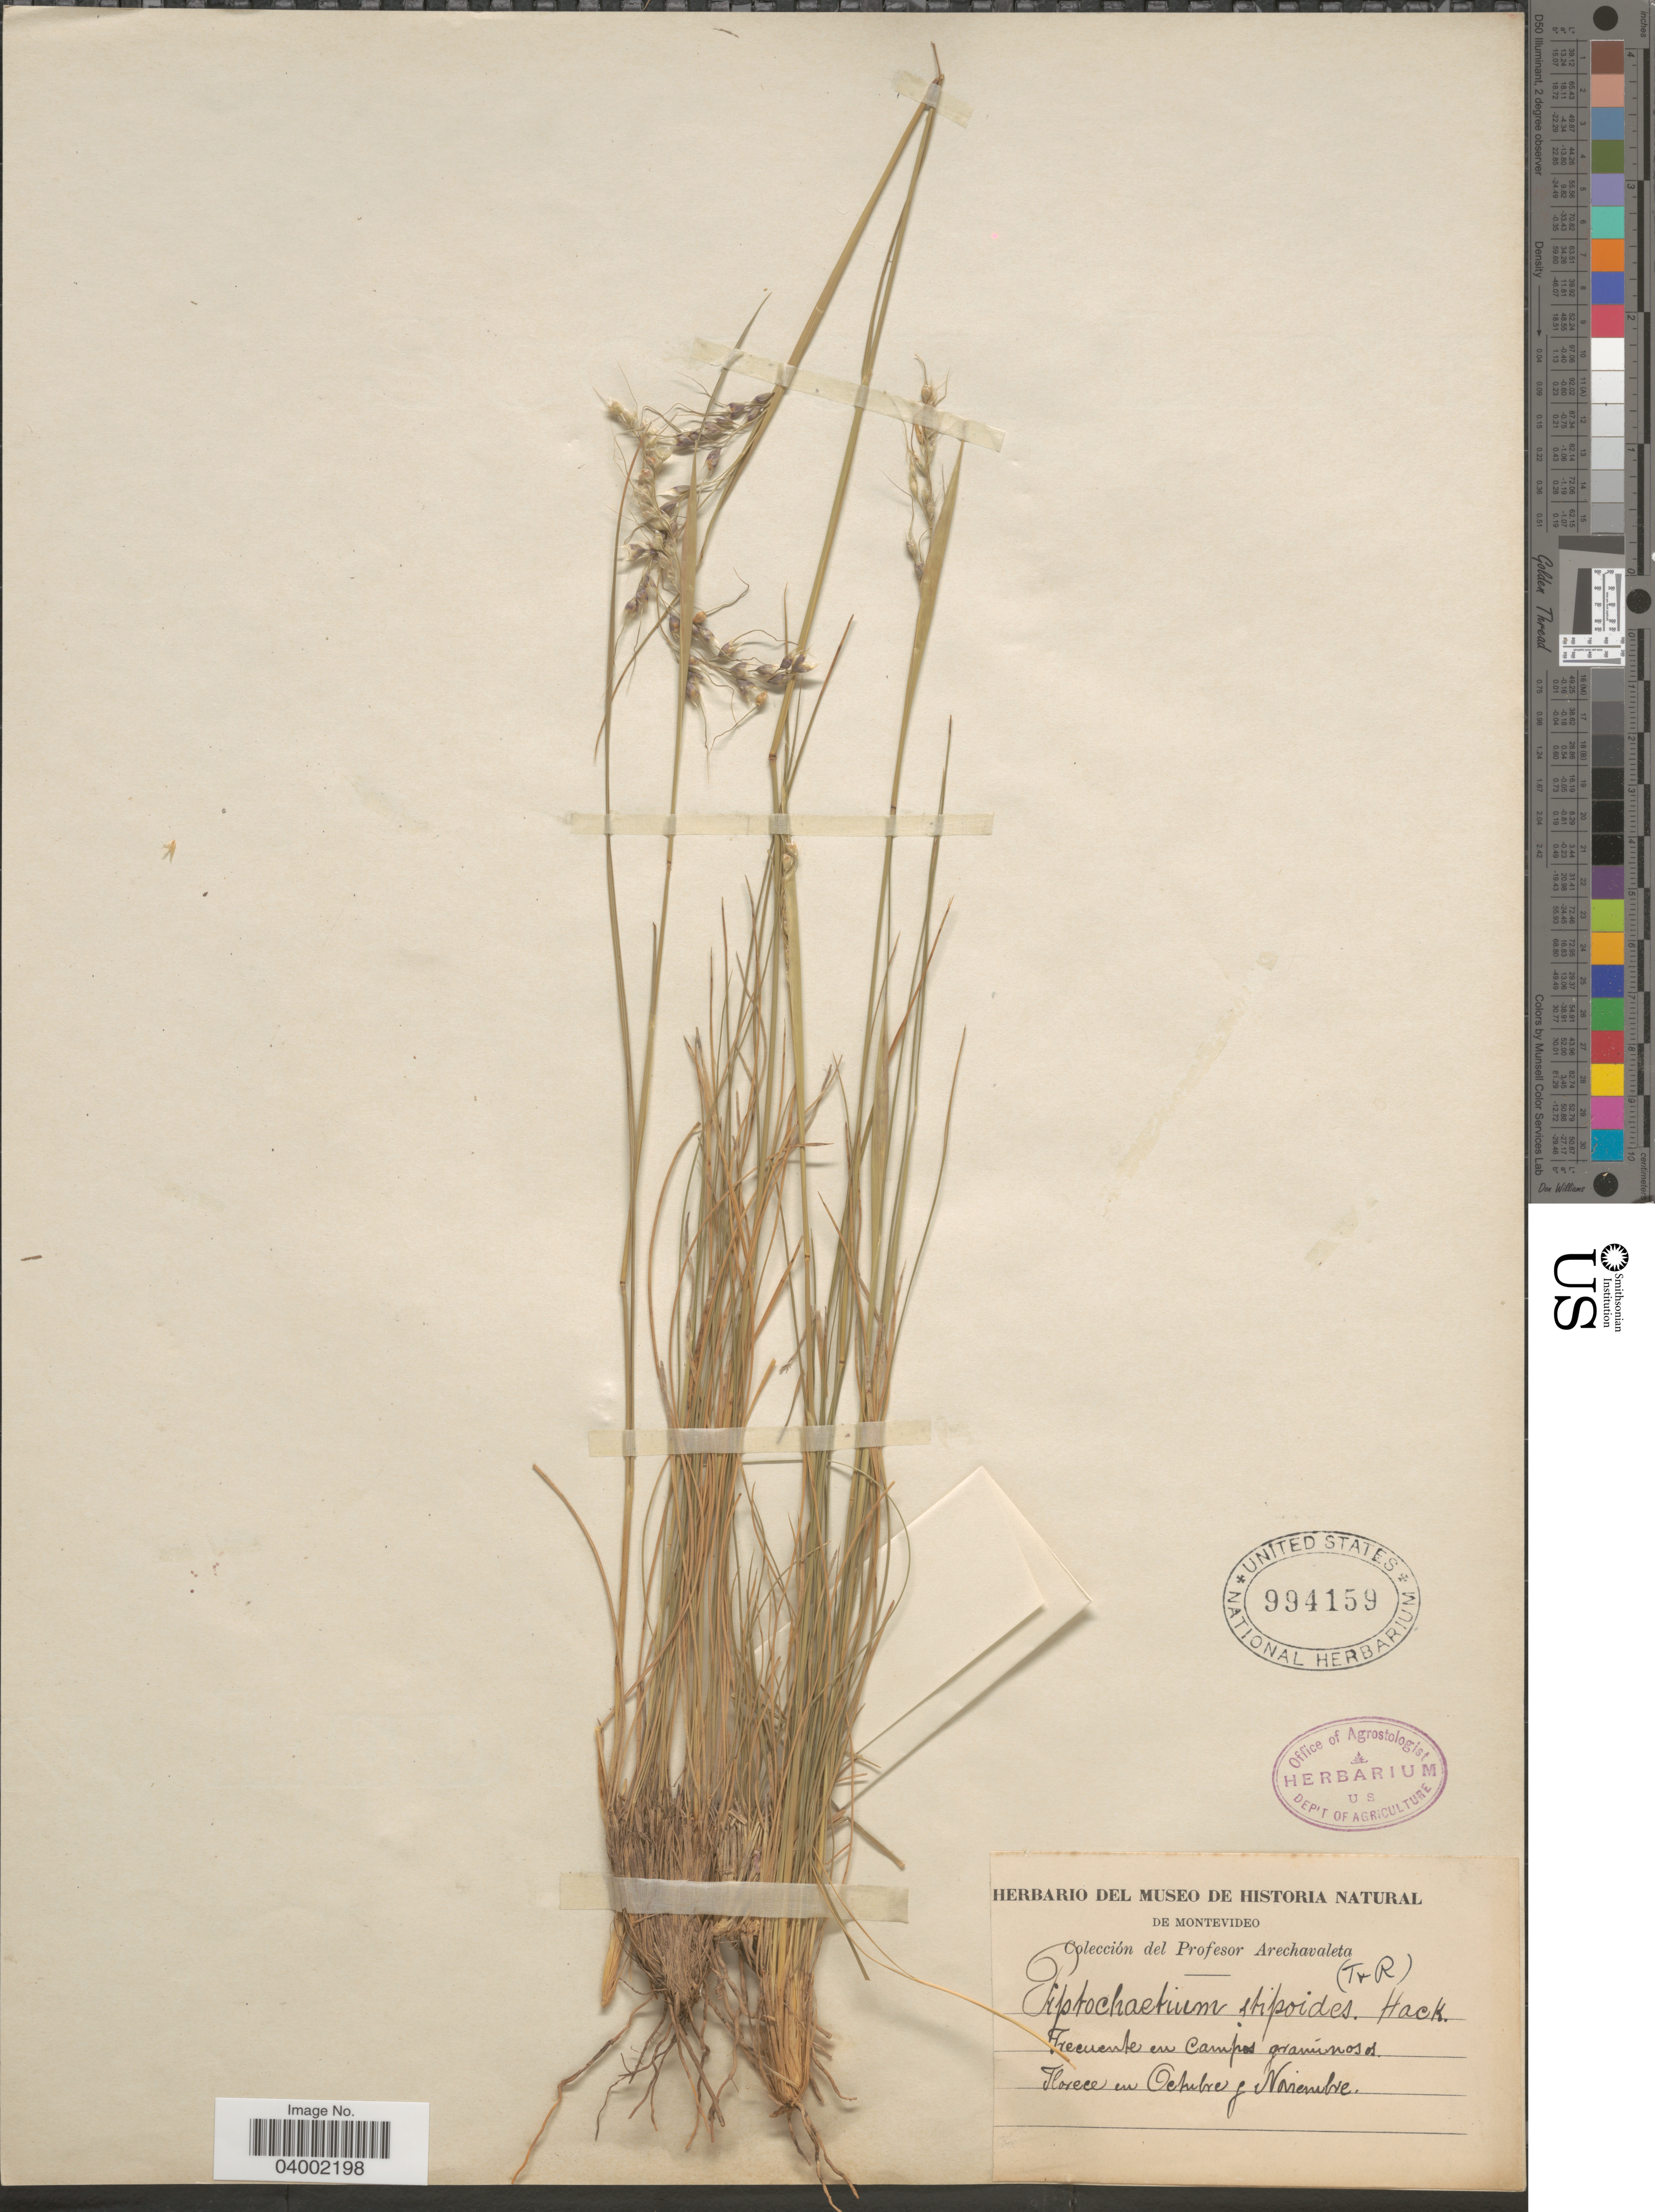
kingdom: Plantae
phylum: Tracheophyta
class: Liliopsida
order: Poales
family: Poaceae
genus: Piptochaetium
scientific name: Piptochaetium stipoides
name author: (Trin. & Rupr.) Hack. & Arechav.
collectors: Arechavaleta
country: Uruguay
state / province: Montevideo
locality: Frecuente en campos gramínosos.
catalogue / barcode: US 994159